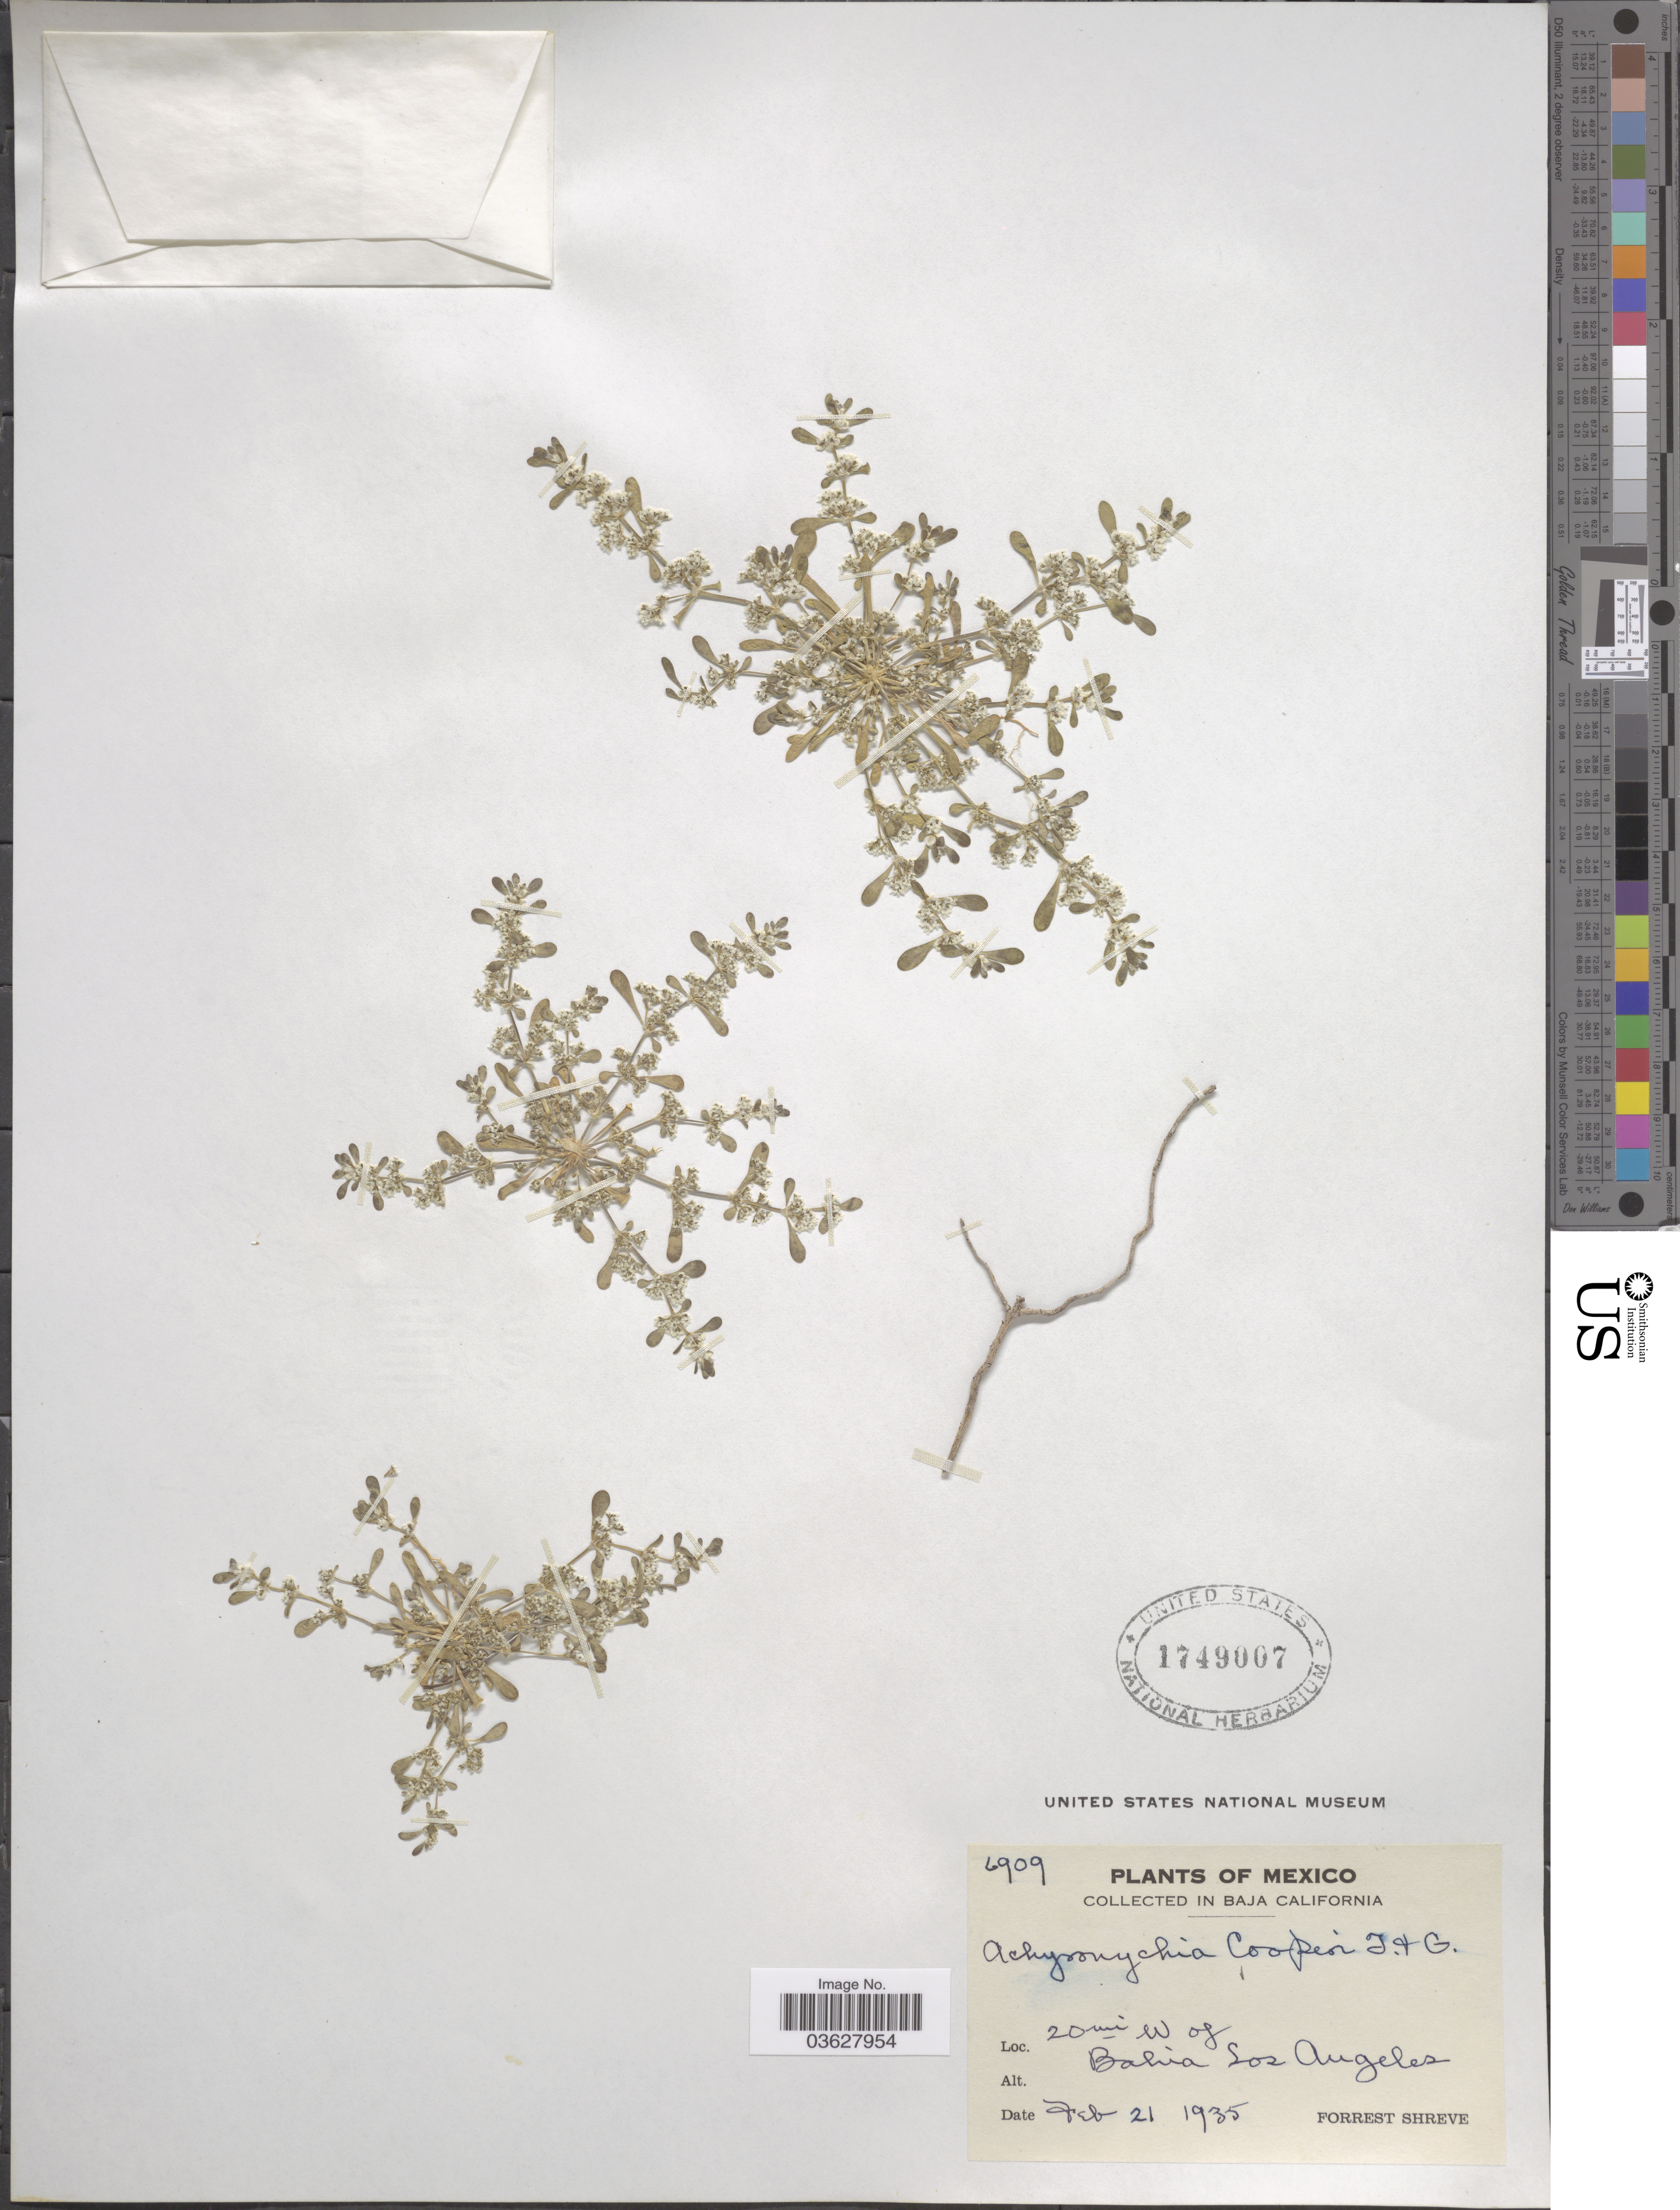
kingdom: Plantae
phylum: Tracheophyta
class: Magnoliopsida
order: Caryophyllales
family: Caryophyllaceae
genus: Achyronychia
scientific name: Achyronychia cooperi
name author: A. Gray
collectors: F. Shreve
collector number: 6909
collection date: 1935-02-21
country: Mexico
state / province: Baja California Norte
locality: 20 mi W of Bahia Los Angeles.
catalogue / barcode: US 1749007